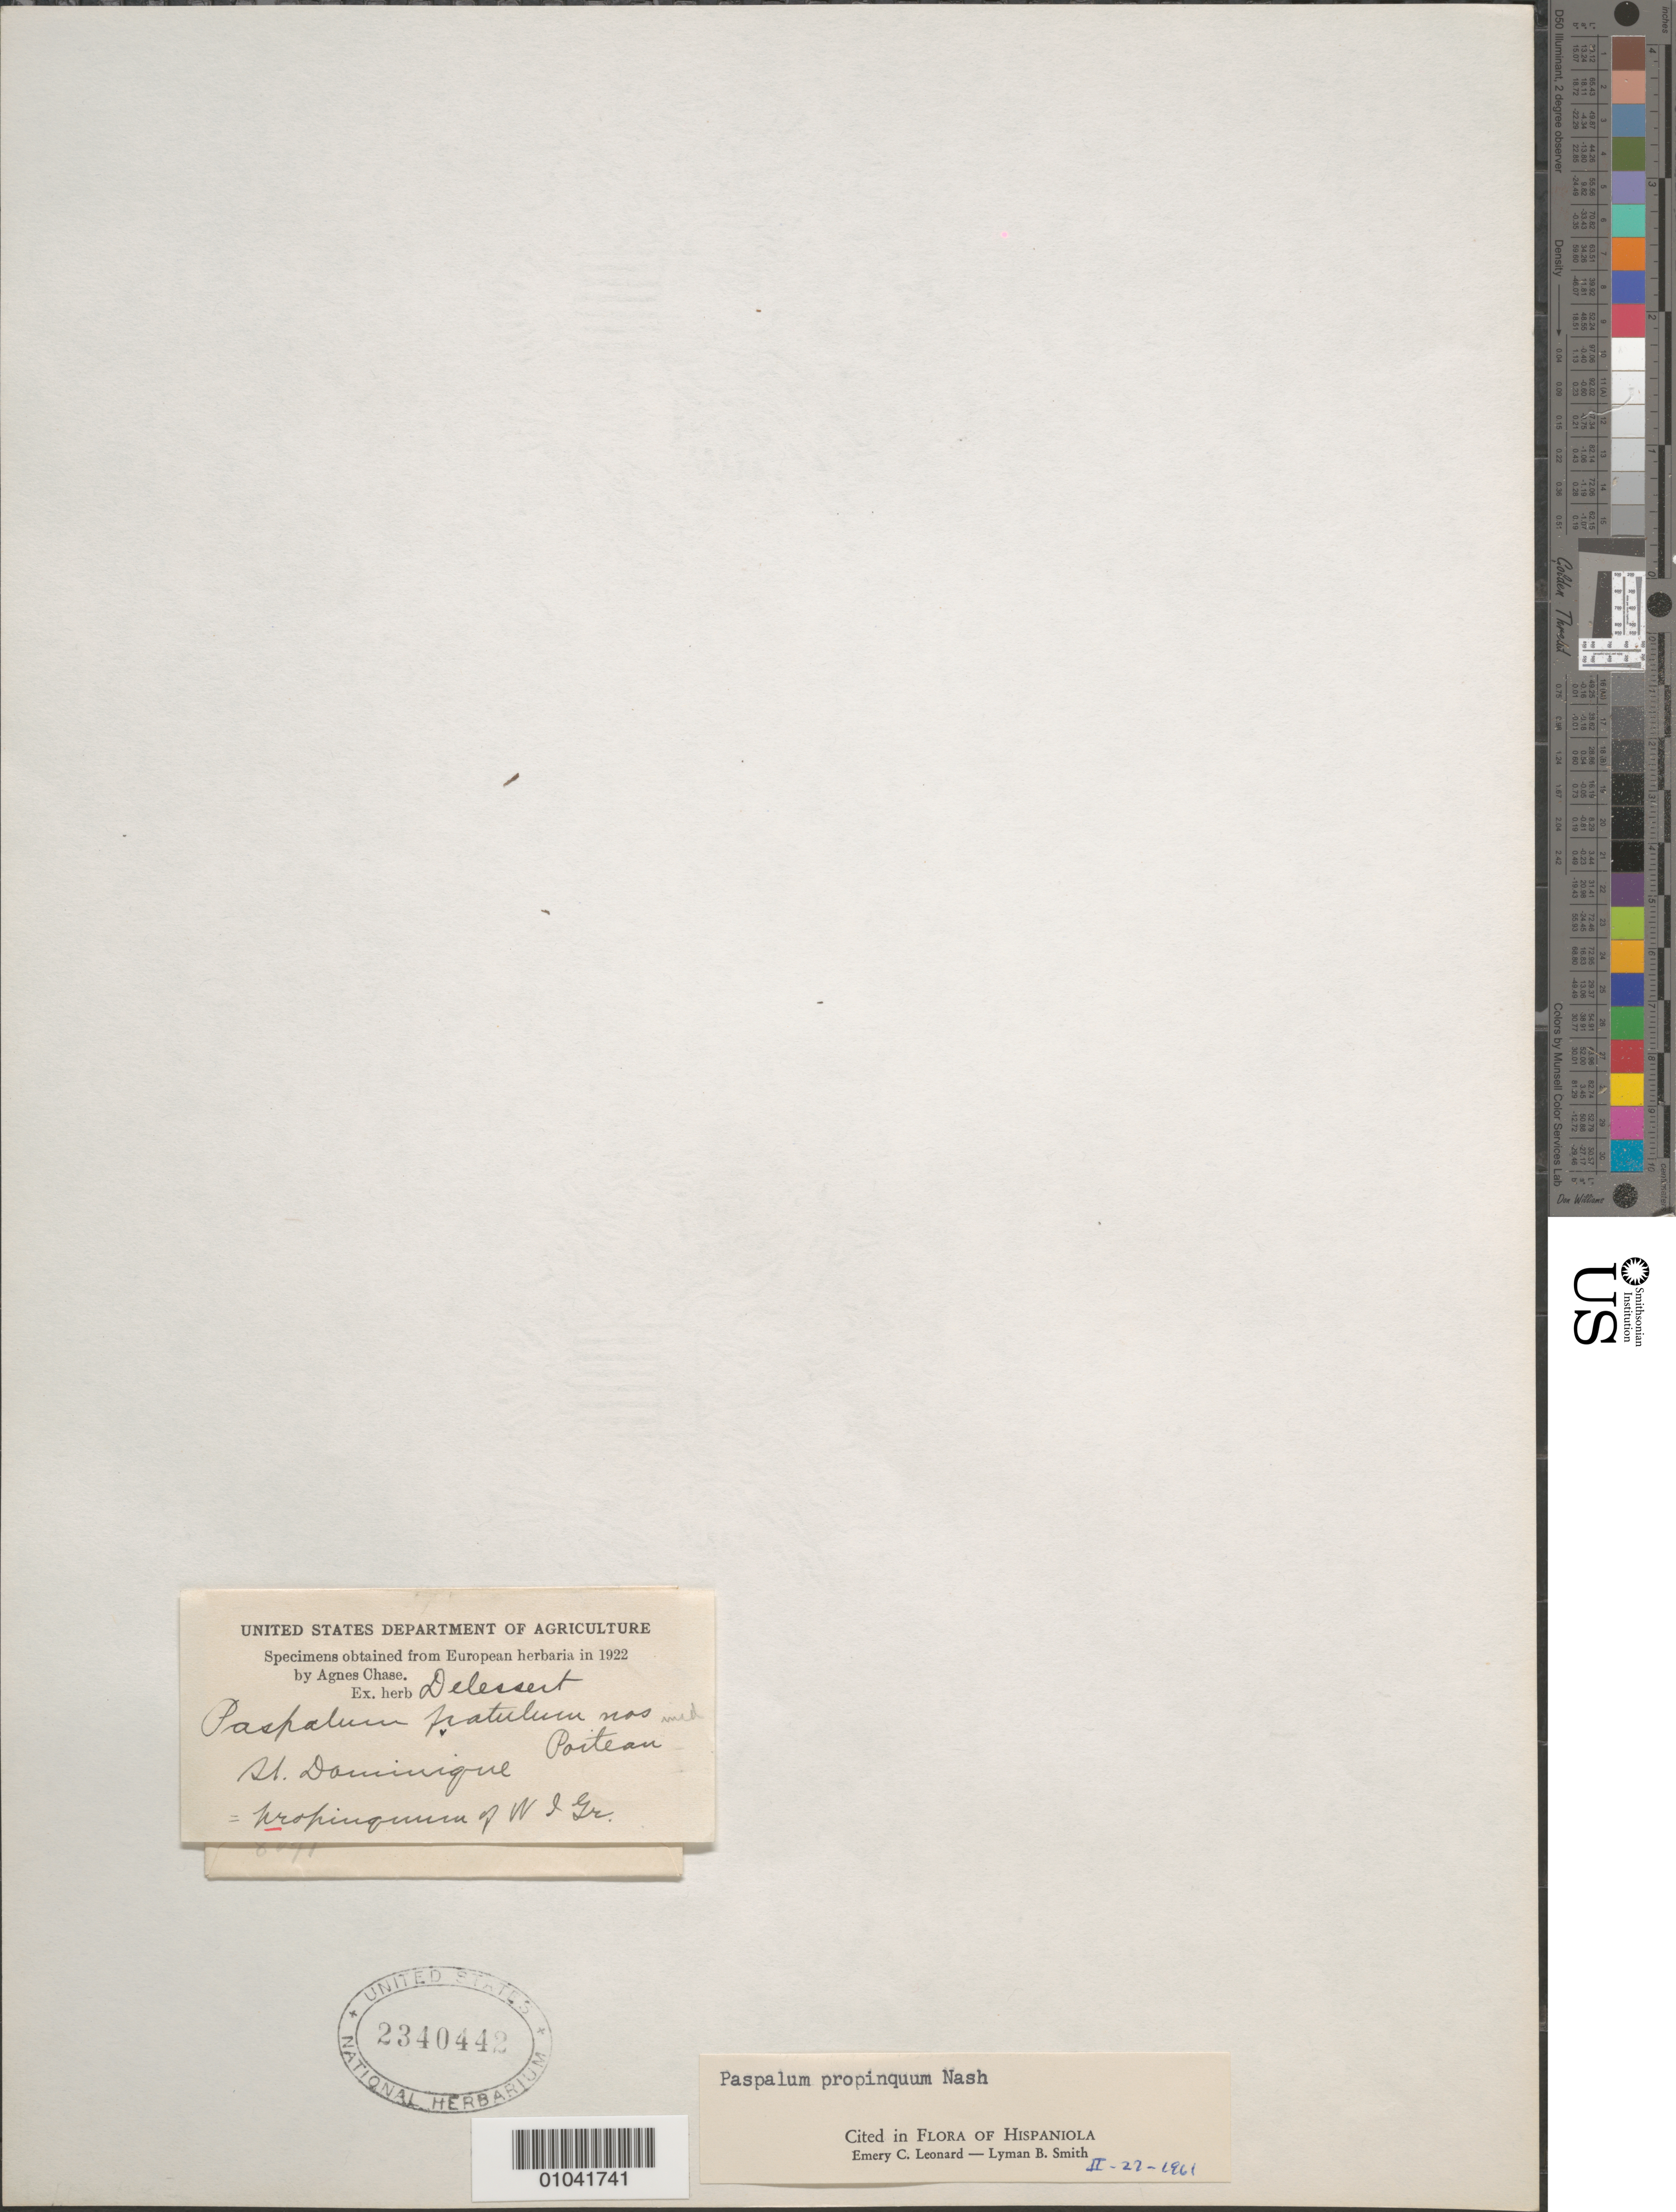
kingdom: Plantae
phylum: Tracheophyta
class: Liliopsida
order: Poales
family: Poaceae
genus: Paspalum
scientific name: Paspalum setaceum var. stramineum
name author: (Nash) D.J. Banks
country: Dominican Republic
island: Hispaniola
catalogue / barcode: US 2340442